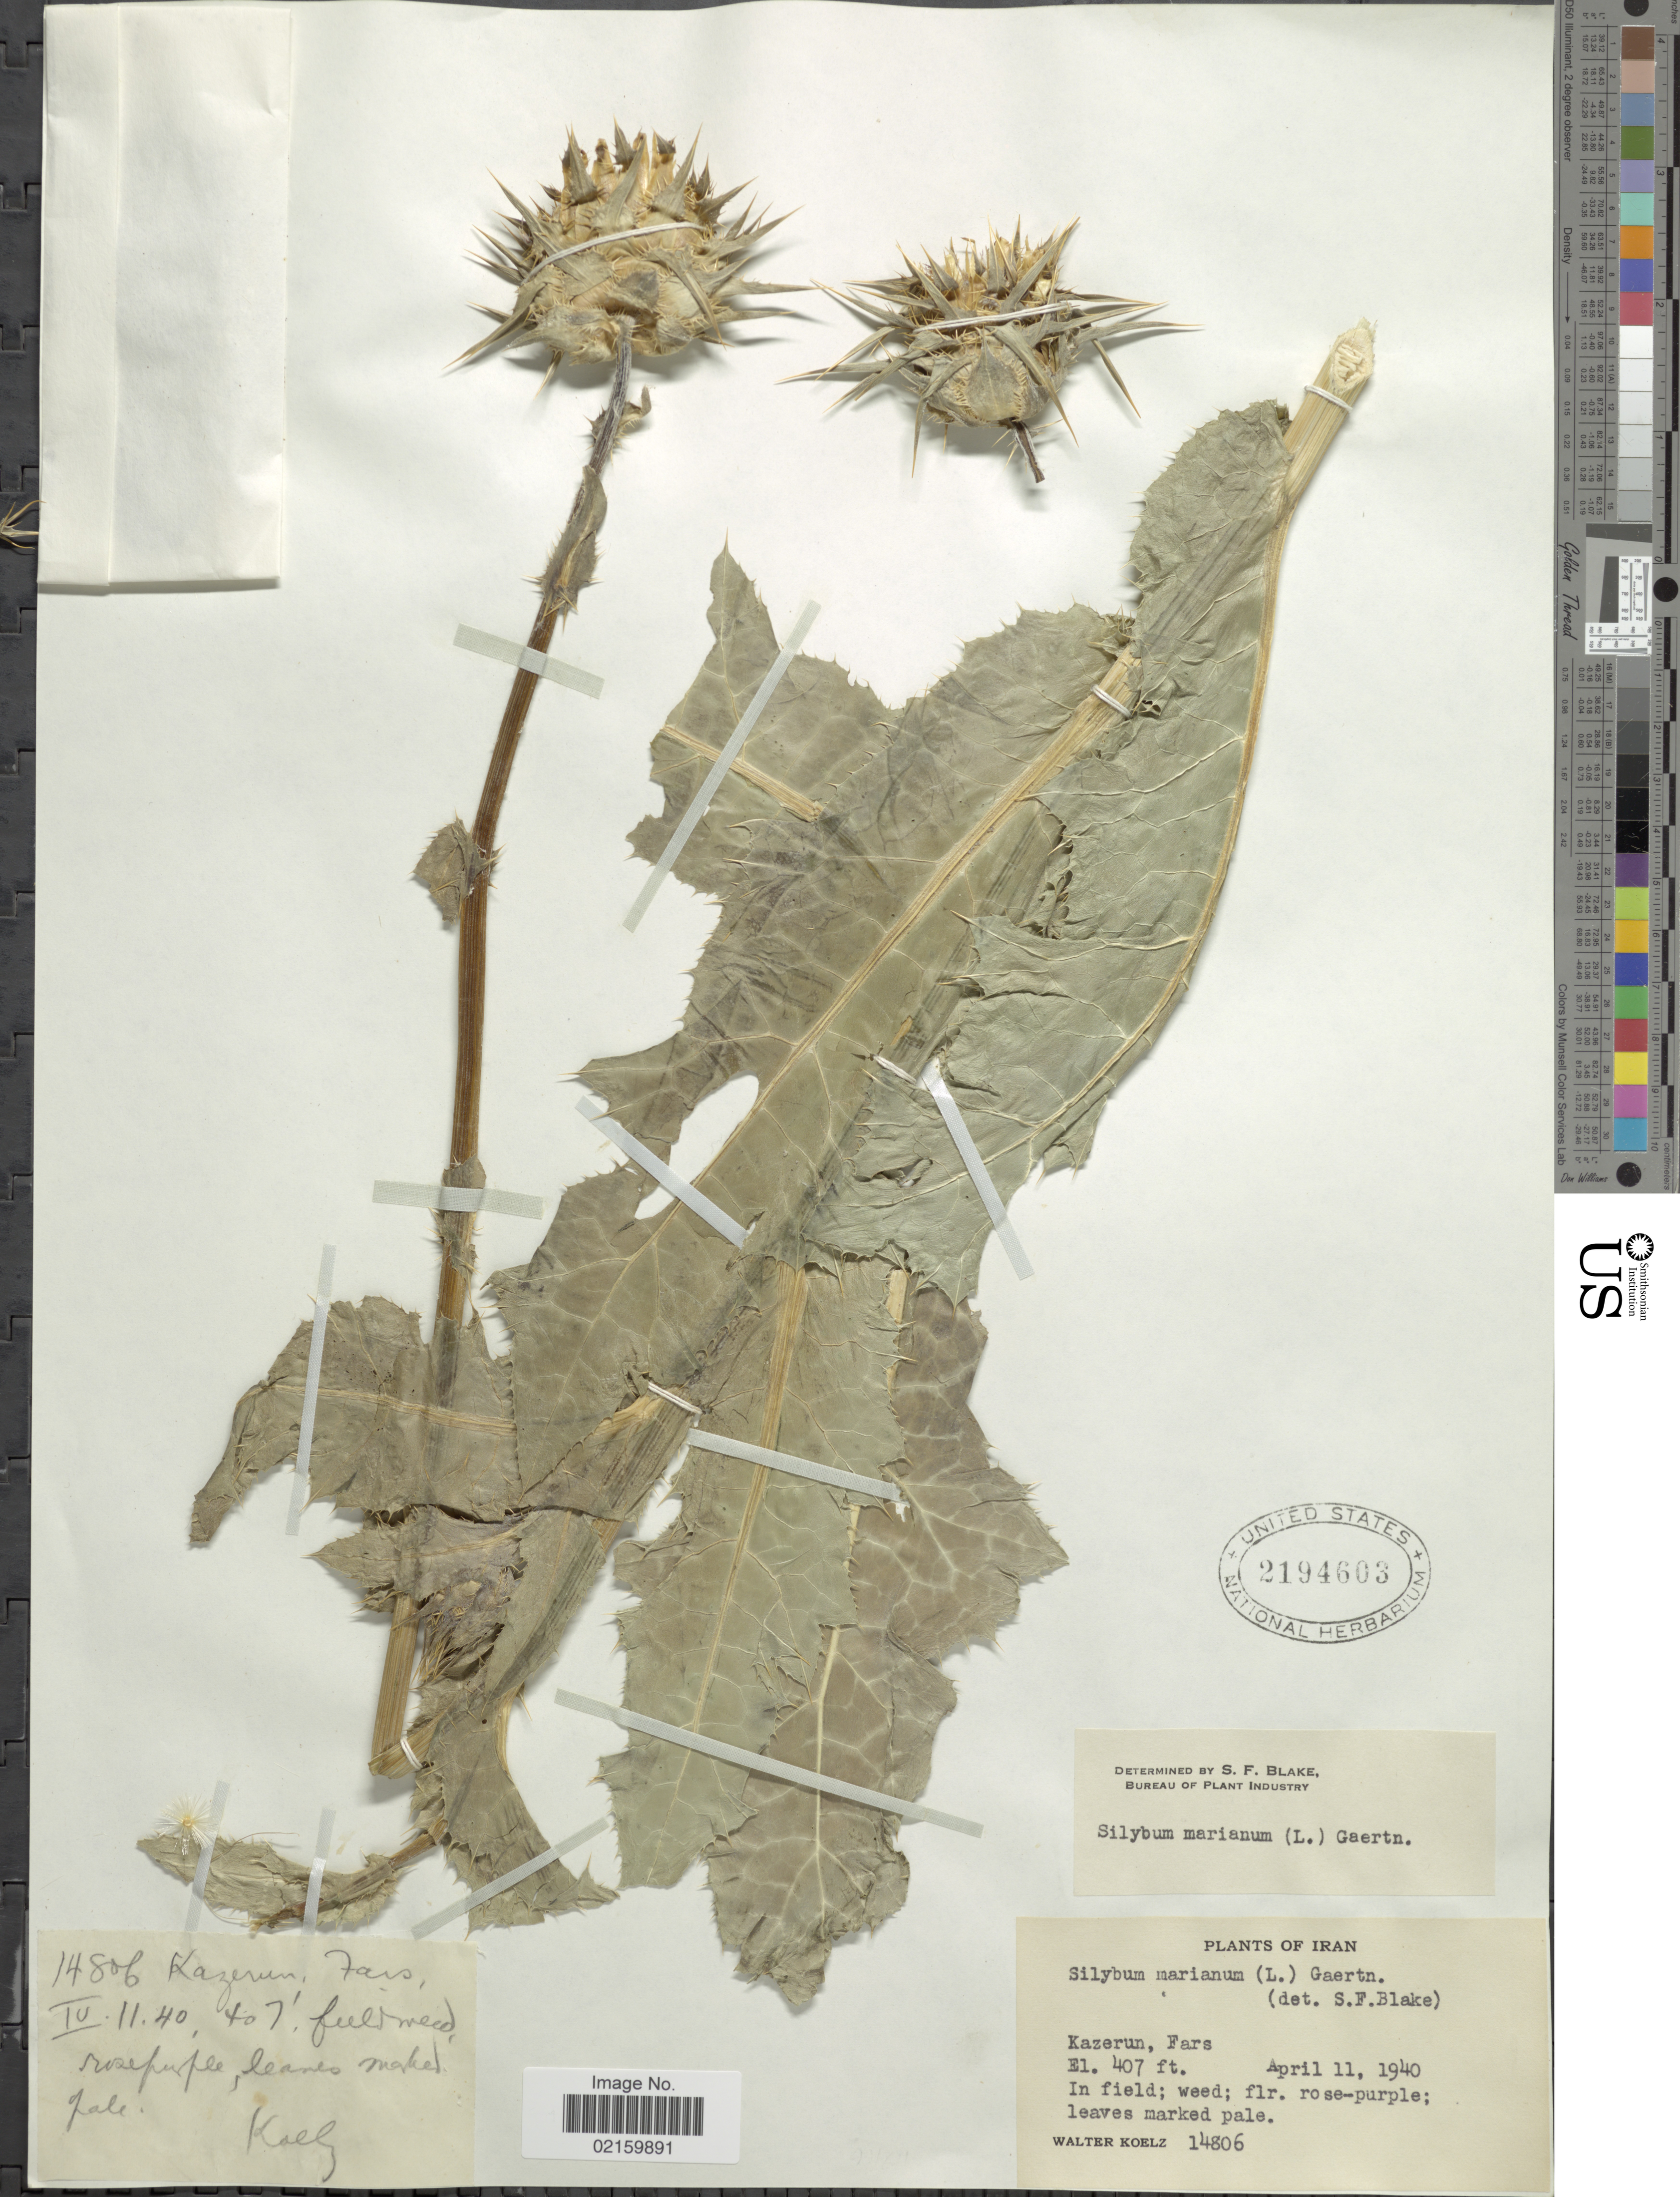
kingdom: Plantae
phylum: Tracheophyta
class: Magnoliopsida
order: Asterales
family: Asteraceae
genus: Silybum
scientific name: Silybum marianum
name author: (L.) Gaertn.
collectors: W. N. Koelz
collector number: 14806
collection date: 1940-04-11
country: Iran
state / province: Fars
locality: Kazerun, Fars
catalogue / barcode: US 2194603